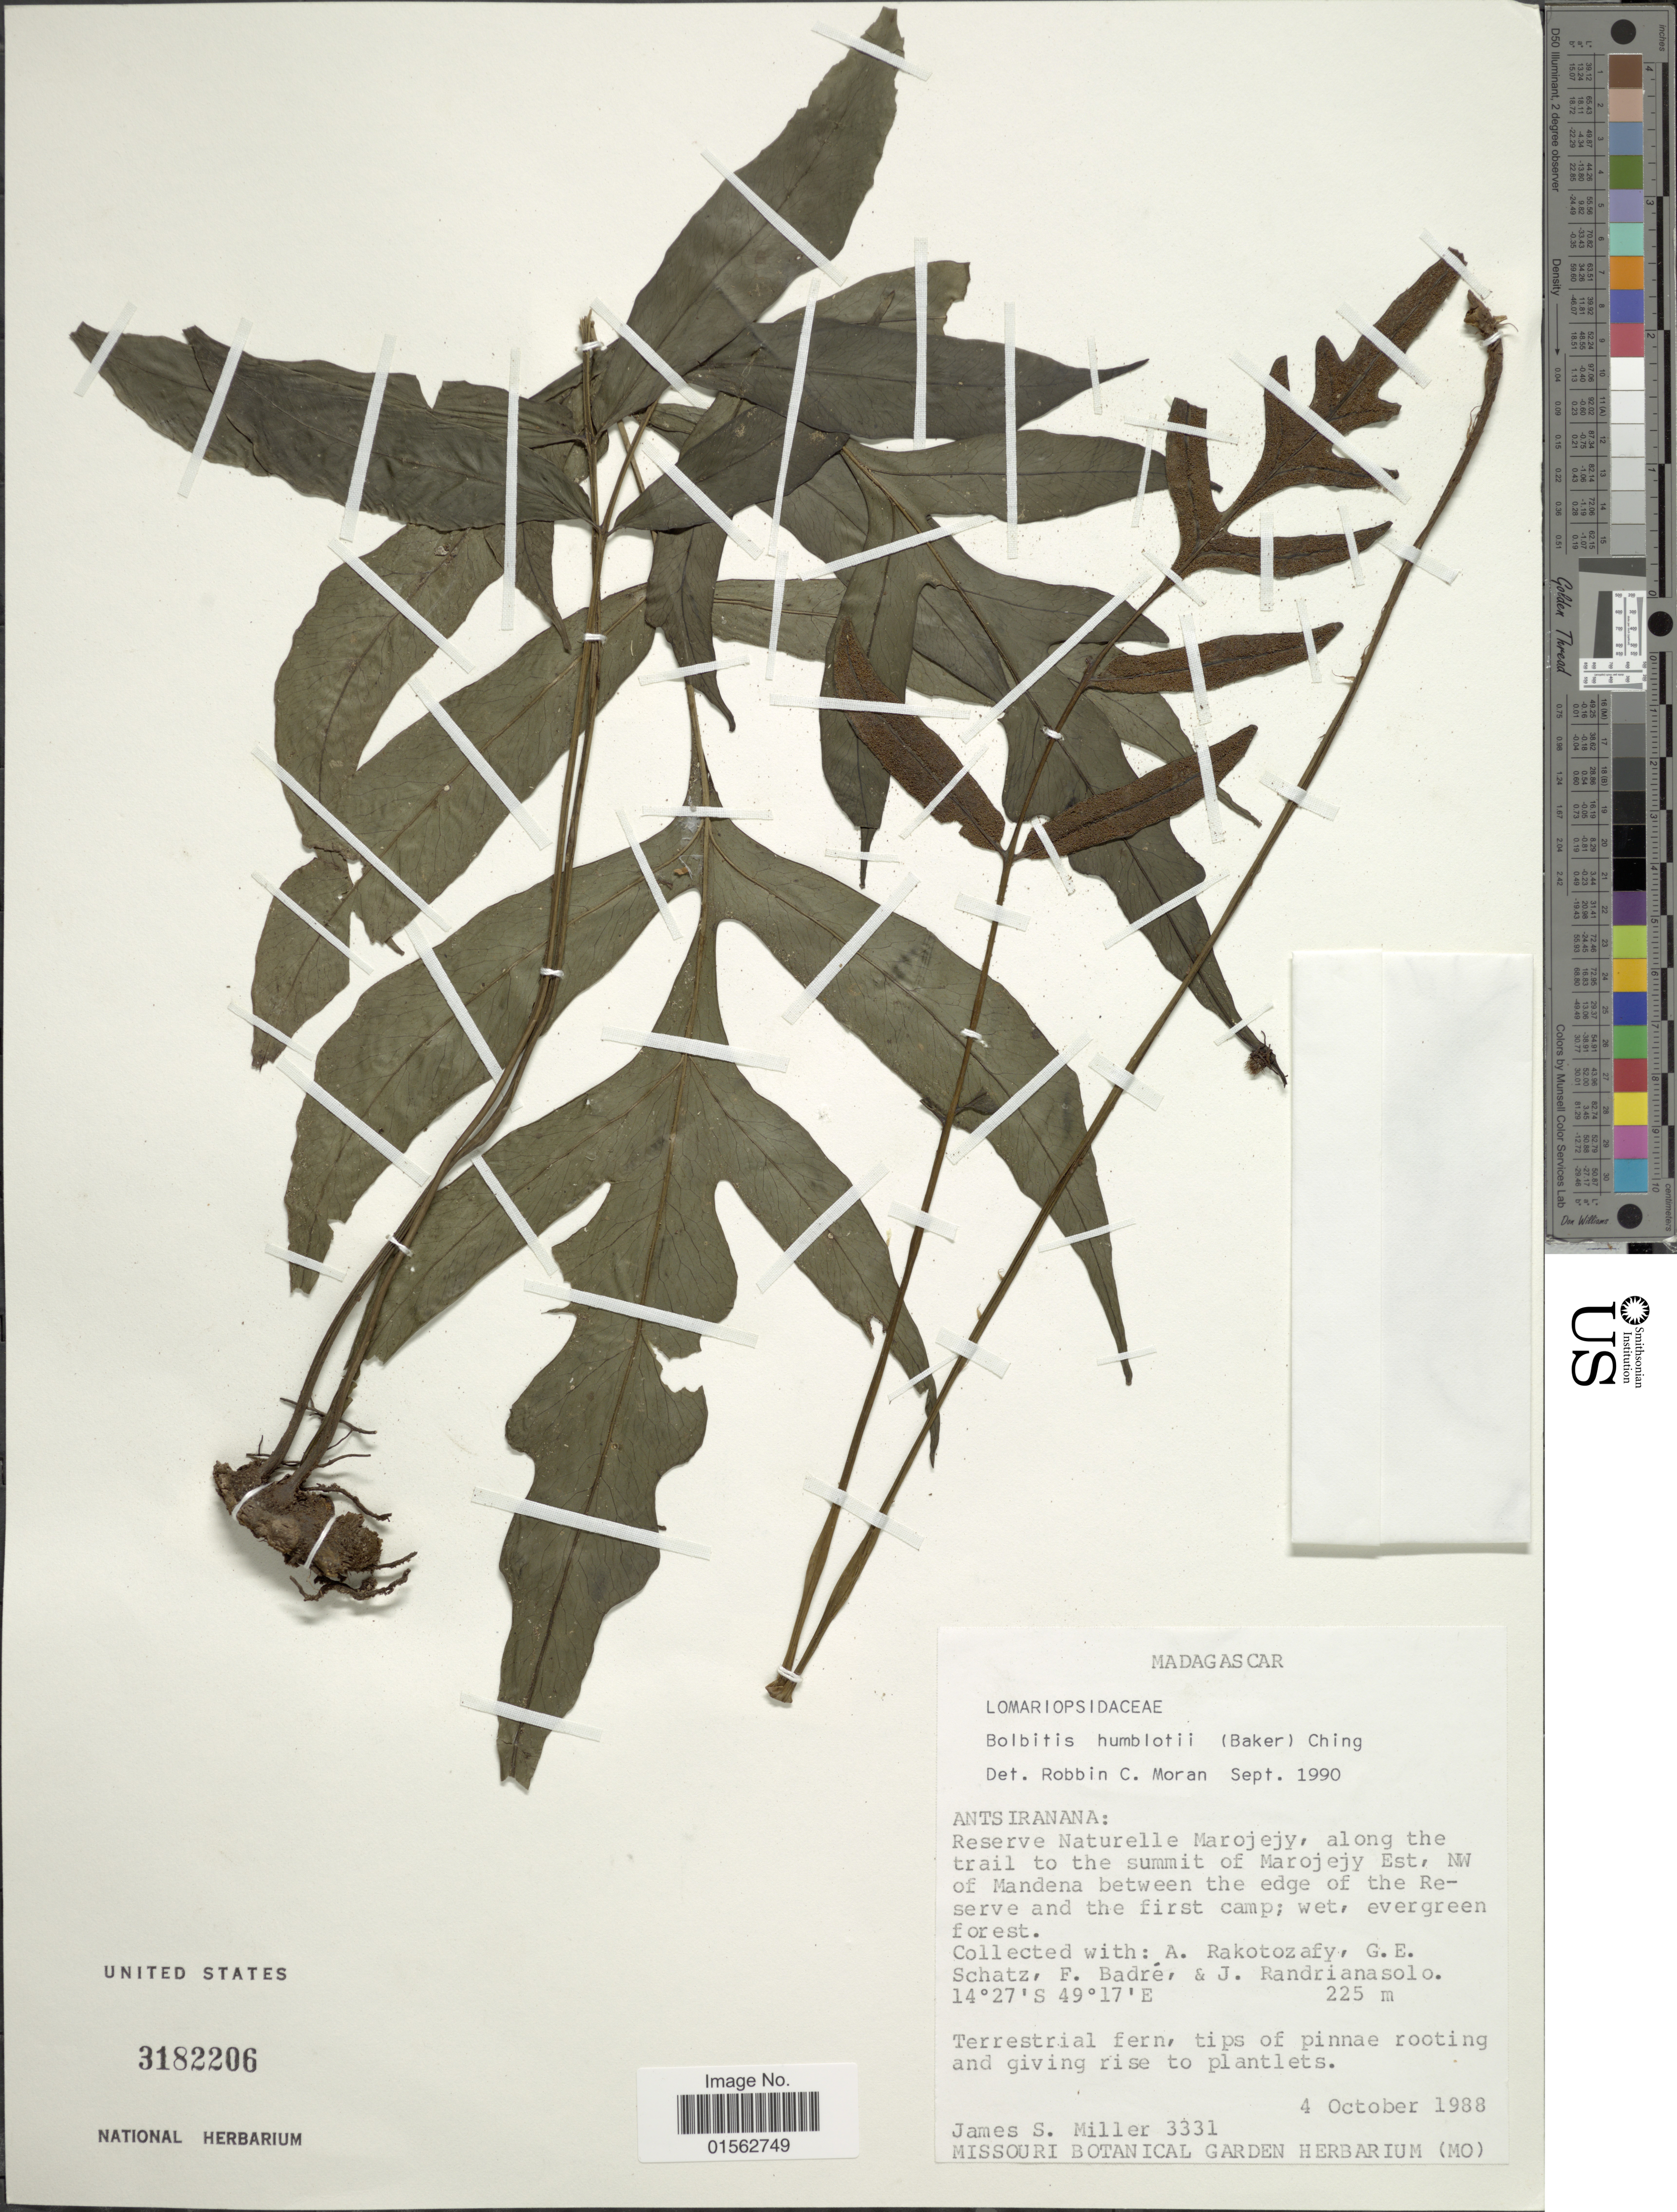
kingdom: Plantae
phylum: Tracheophyta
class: Polypodiopsida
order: Polypodiales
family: Dryopteridaceae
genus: Bolbitis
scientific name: Bolbitis humblotii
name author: (Baker) Ching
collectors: J. S. Miller, A. Rakotozafy, G. Schatz, F. Badré & et al.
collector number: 3331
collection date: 1988-10-04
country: Madagascar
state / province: Sava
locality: Reserve Naturelle Marojejy, along the trail to the summit of Marojejy Est, NW of Mandena between the edge of the Reserve and the first camp; wet, evergreen forest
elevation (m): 225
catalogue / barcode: US 3182206